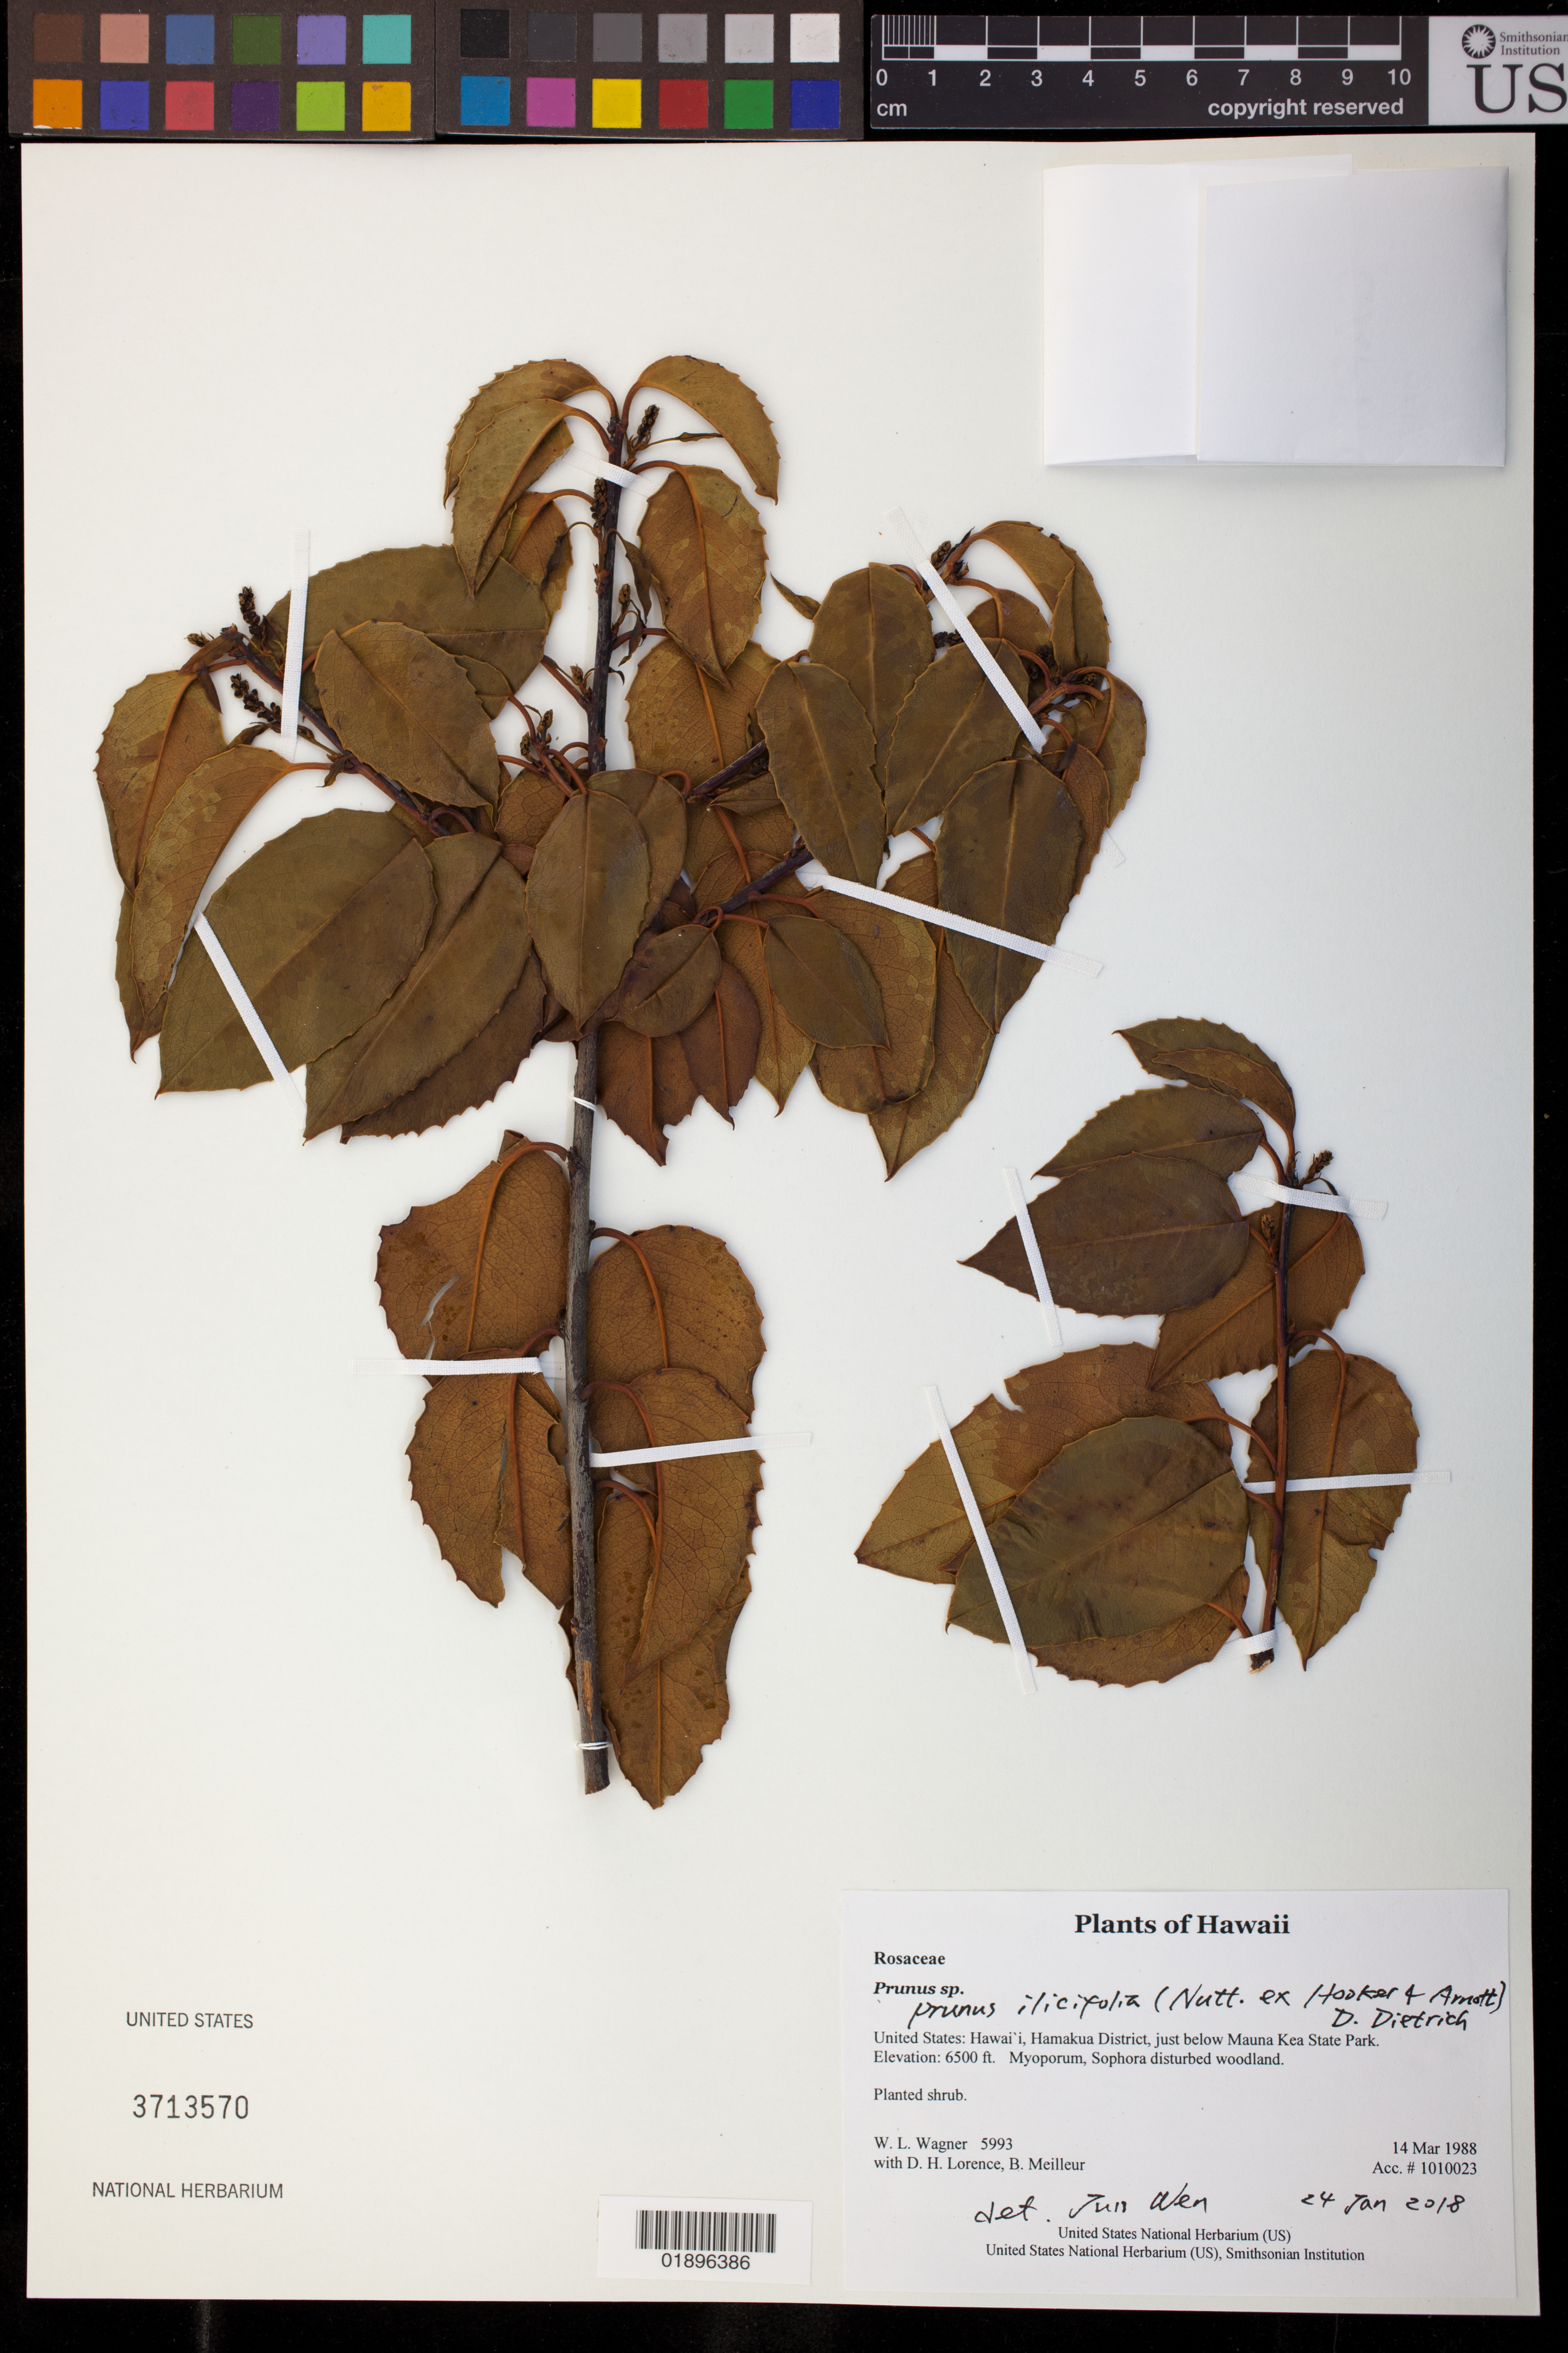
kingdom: Plantae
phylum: Tracheophyta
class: Magnoliopsida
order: Rosales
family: Rosaceae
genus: Prunus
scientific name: Prunus ilicifolia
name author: (Nutt. ex Hook. & Arn.) D. Dietr.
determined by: Wen, Jun, (BOT), Smithsonian Institution - National Museum of Natural History (UNITED STATES)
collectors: W. L. Wagner, D. Lorence & B. Meilleur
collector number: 5993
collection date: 1988-03-14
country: United States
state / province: Hawaii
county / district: Hawaii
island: Hawaii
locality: Hamakua District, just below Mauna Kea State Park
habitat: Disturbed woodland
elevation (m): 1981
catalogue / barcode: US 3713570